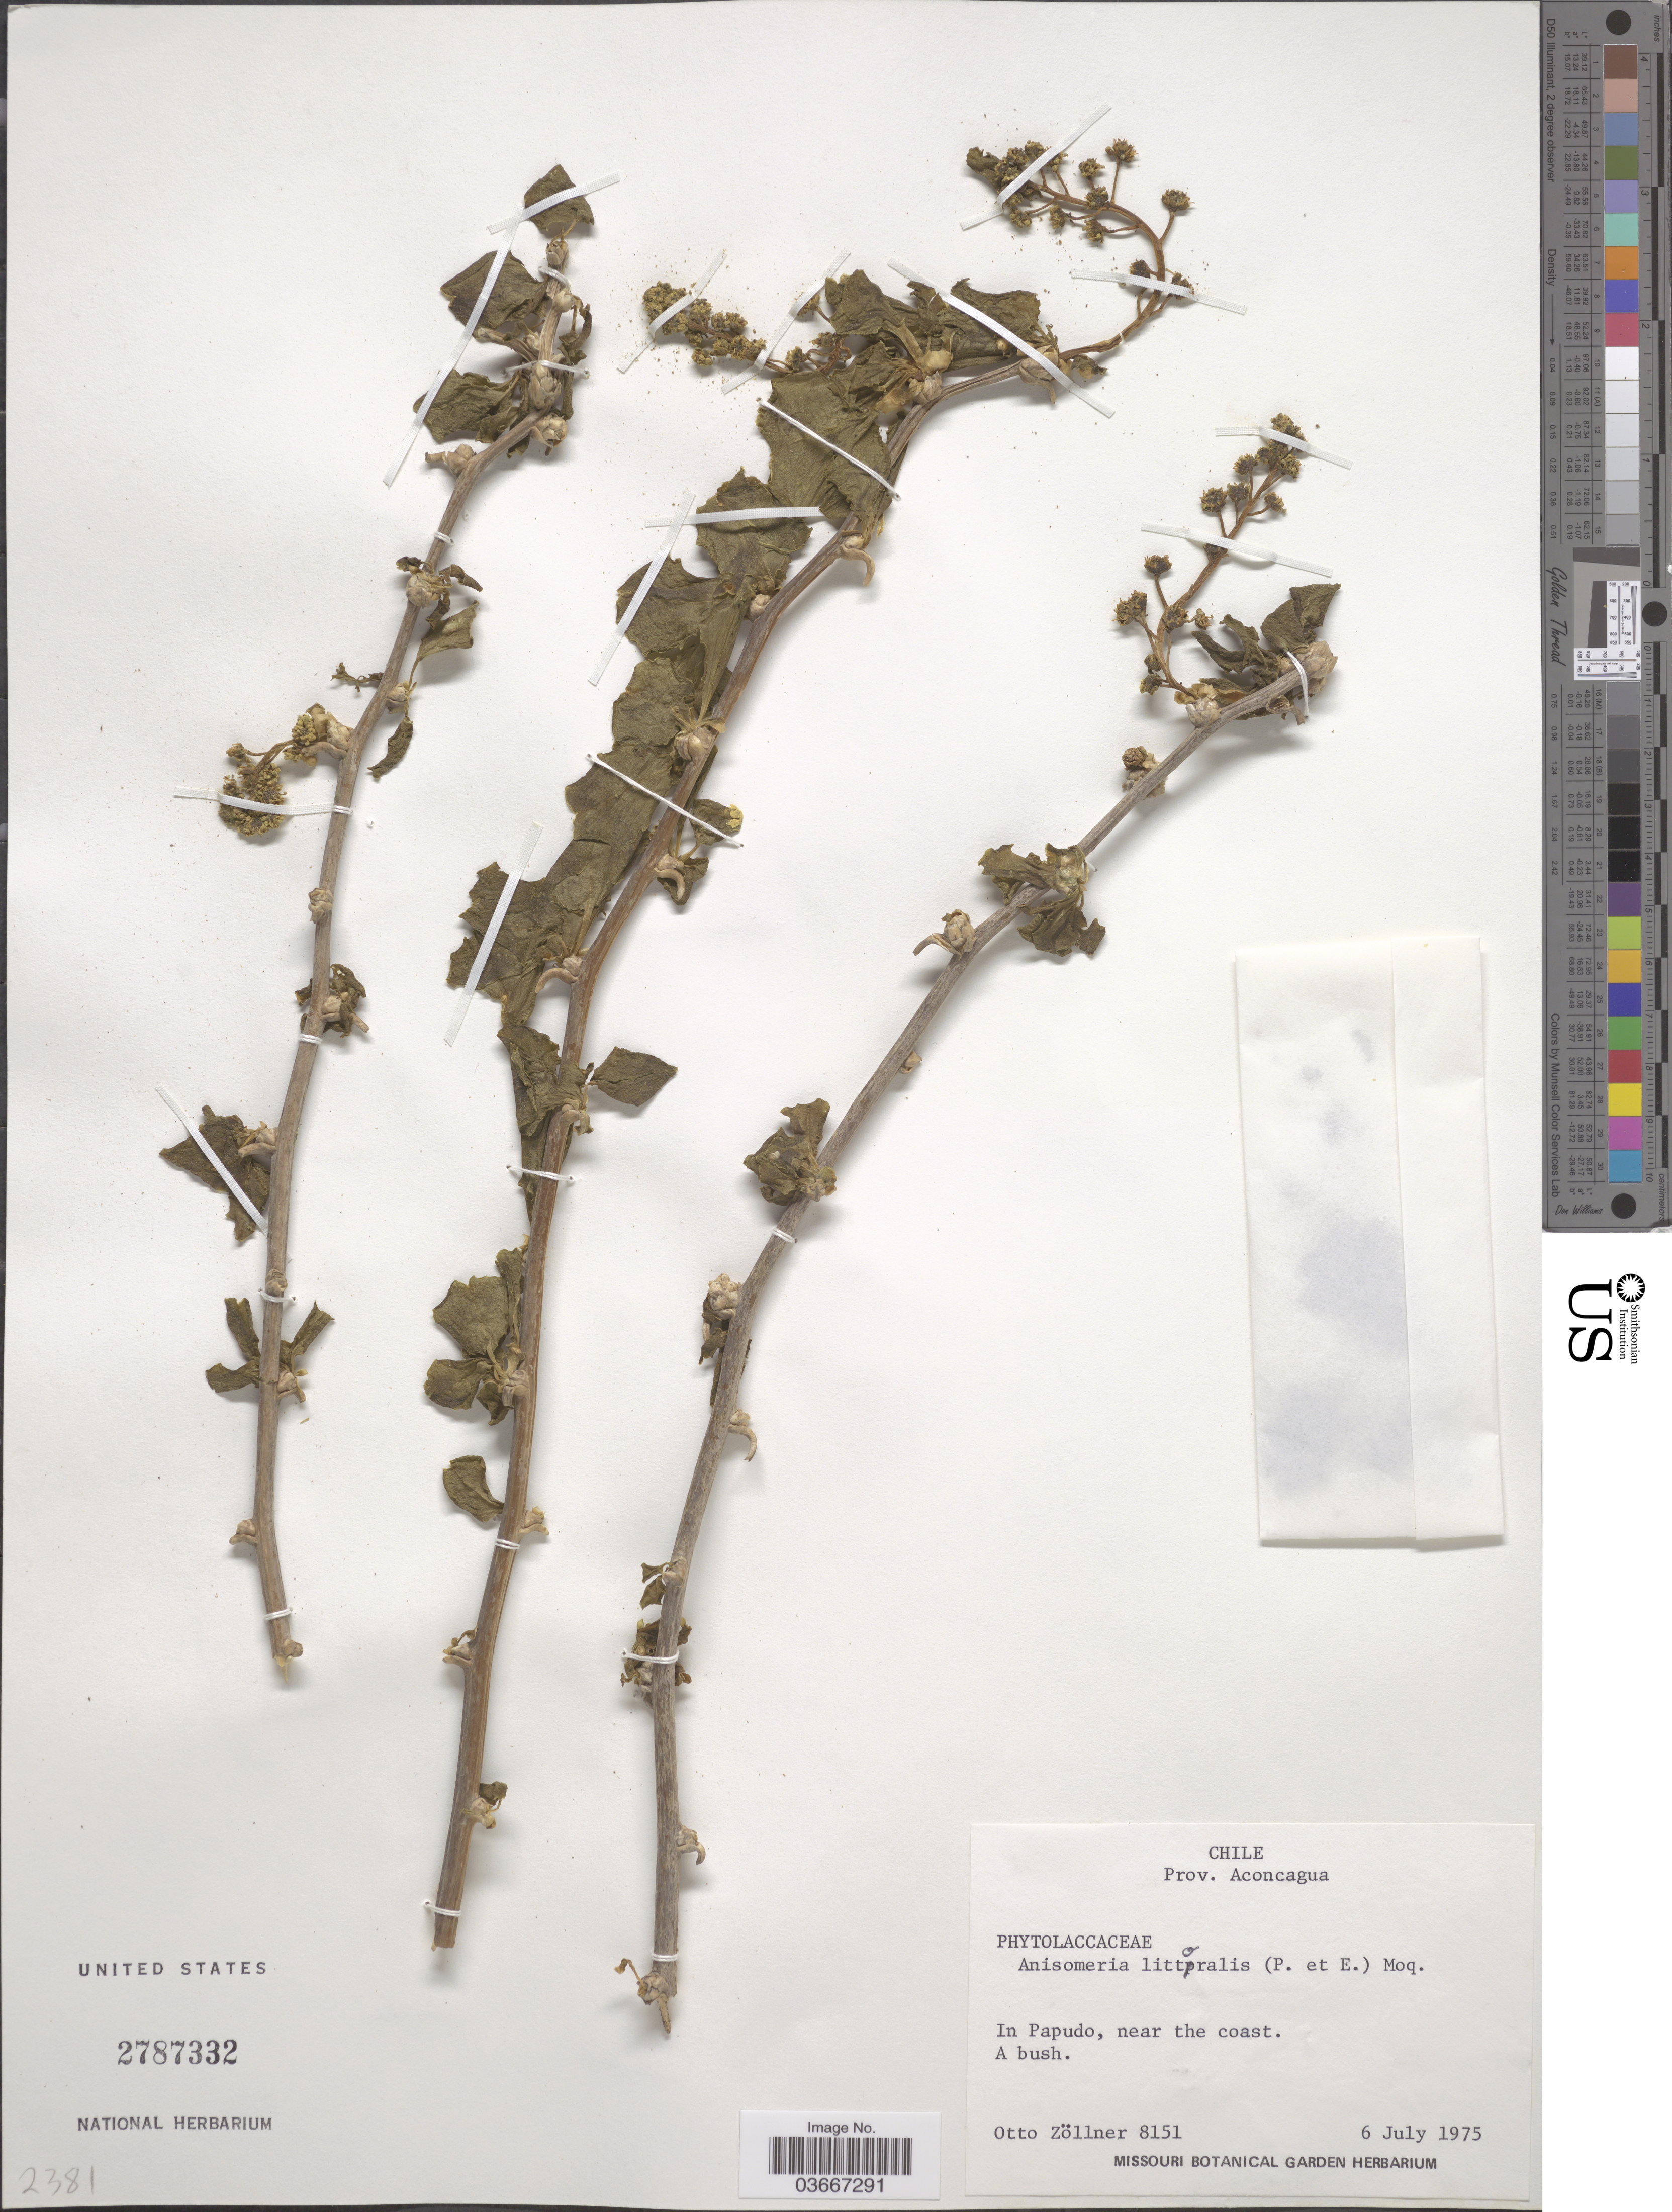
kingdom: Plantae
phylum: Tracheophyta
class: Magnoliopsida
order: Caryophyllales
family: Phytolaccaceae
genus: Anisomeria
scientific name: Anisomeria littoralis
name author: (Poepp. & Endl.) Moq.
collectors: O. Zöllner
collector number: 8151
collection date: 1975-07-06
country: Chile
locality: Prov. Aconcagua. In Papudo, near the coast.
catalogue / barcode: US 2787332